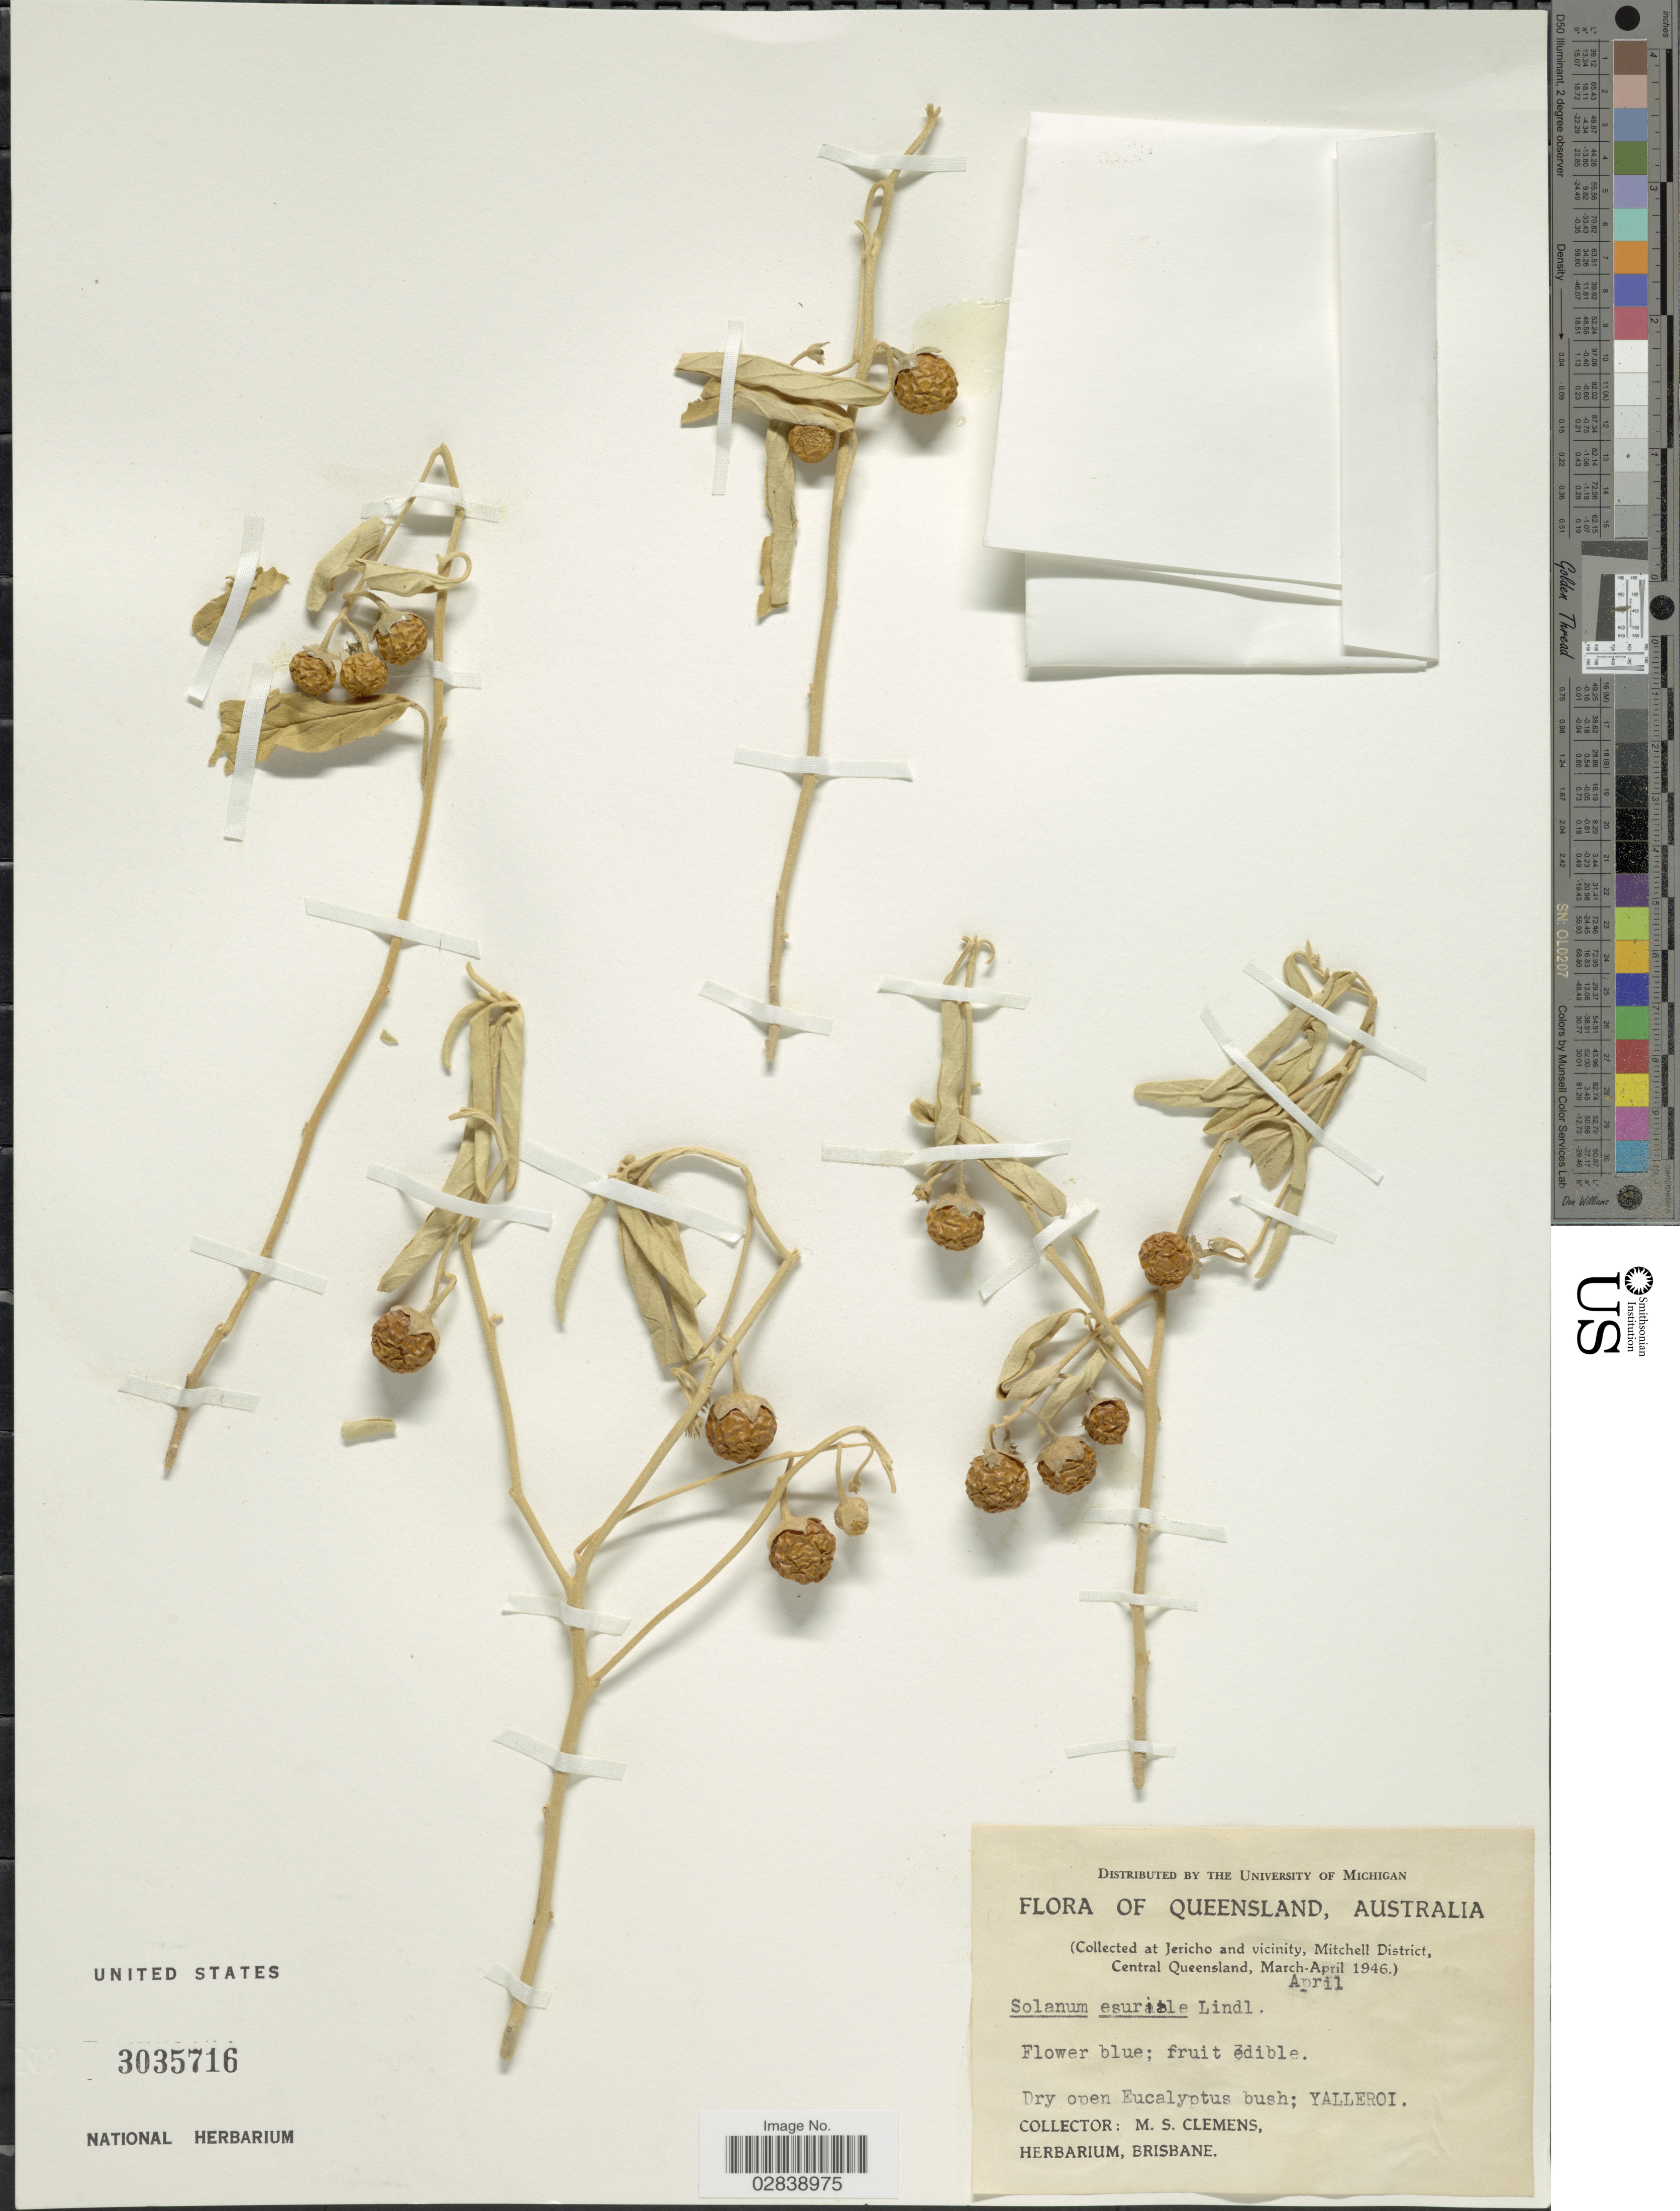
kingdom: Plantae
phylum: Tracheophyta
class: Magnoliopsida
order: Solanales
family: Solanaceae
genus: Solanum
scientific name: Solanum esuriale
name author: Lindl.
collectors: M. S. Clemens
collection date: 1946-04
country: Australia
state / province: Queensland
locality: Jericho and vicinity, Mitchell District, Central Queensland, Yalleroi.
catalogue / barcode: US 3035716